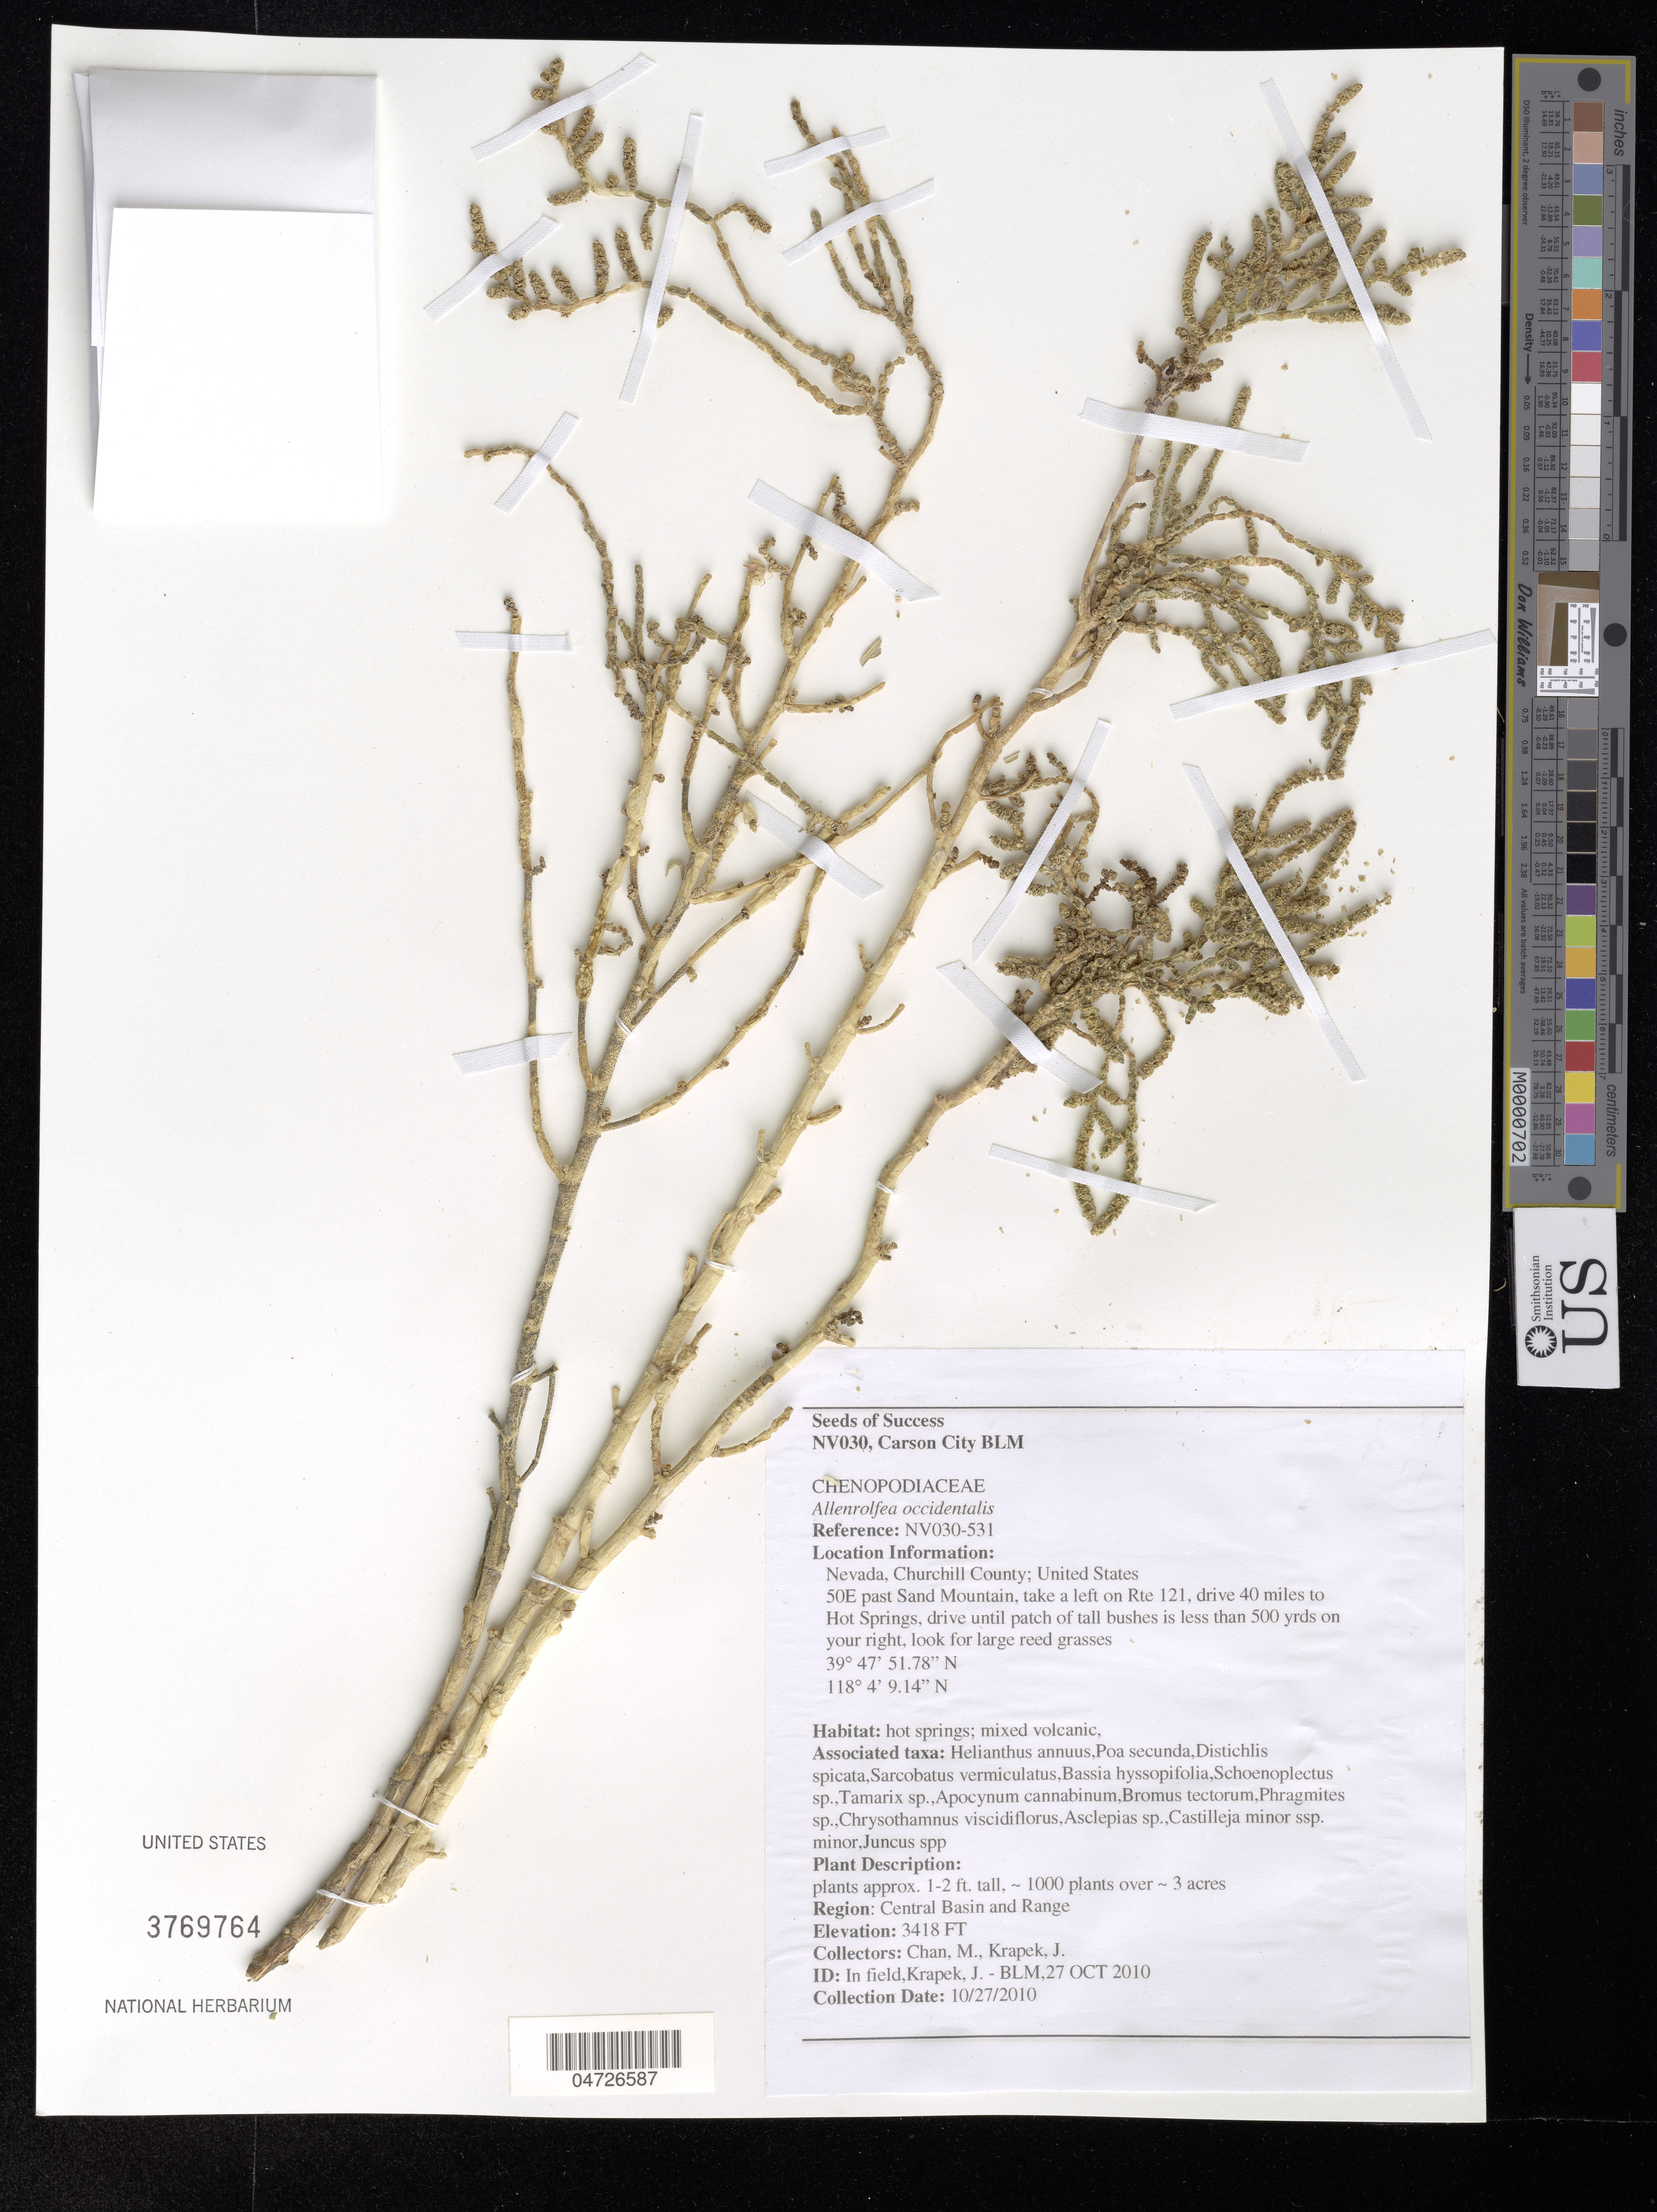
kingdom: Plantae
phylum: Tracheophyta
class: Magnoliopsida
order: Caryophyllales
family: Amaranthaceae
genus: Allenrolfea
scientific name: Allenrolfea occidentalis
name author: (S. Watson) Kuntze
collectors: M. Chan & J. Krapek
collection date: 2010-10-27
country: United States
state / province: Nevada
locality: Churchill County. 50E past Sand Mountain, take a left on Rte 121, drive 40 miles to Hot Springs, drive until patch of tall bushes is less than 500 yrds on your right, look for lage reed grasses. Central Basin and Range.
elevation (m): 1042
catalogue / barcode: US 3769764